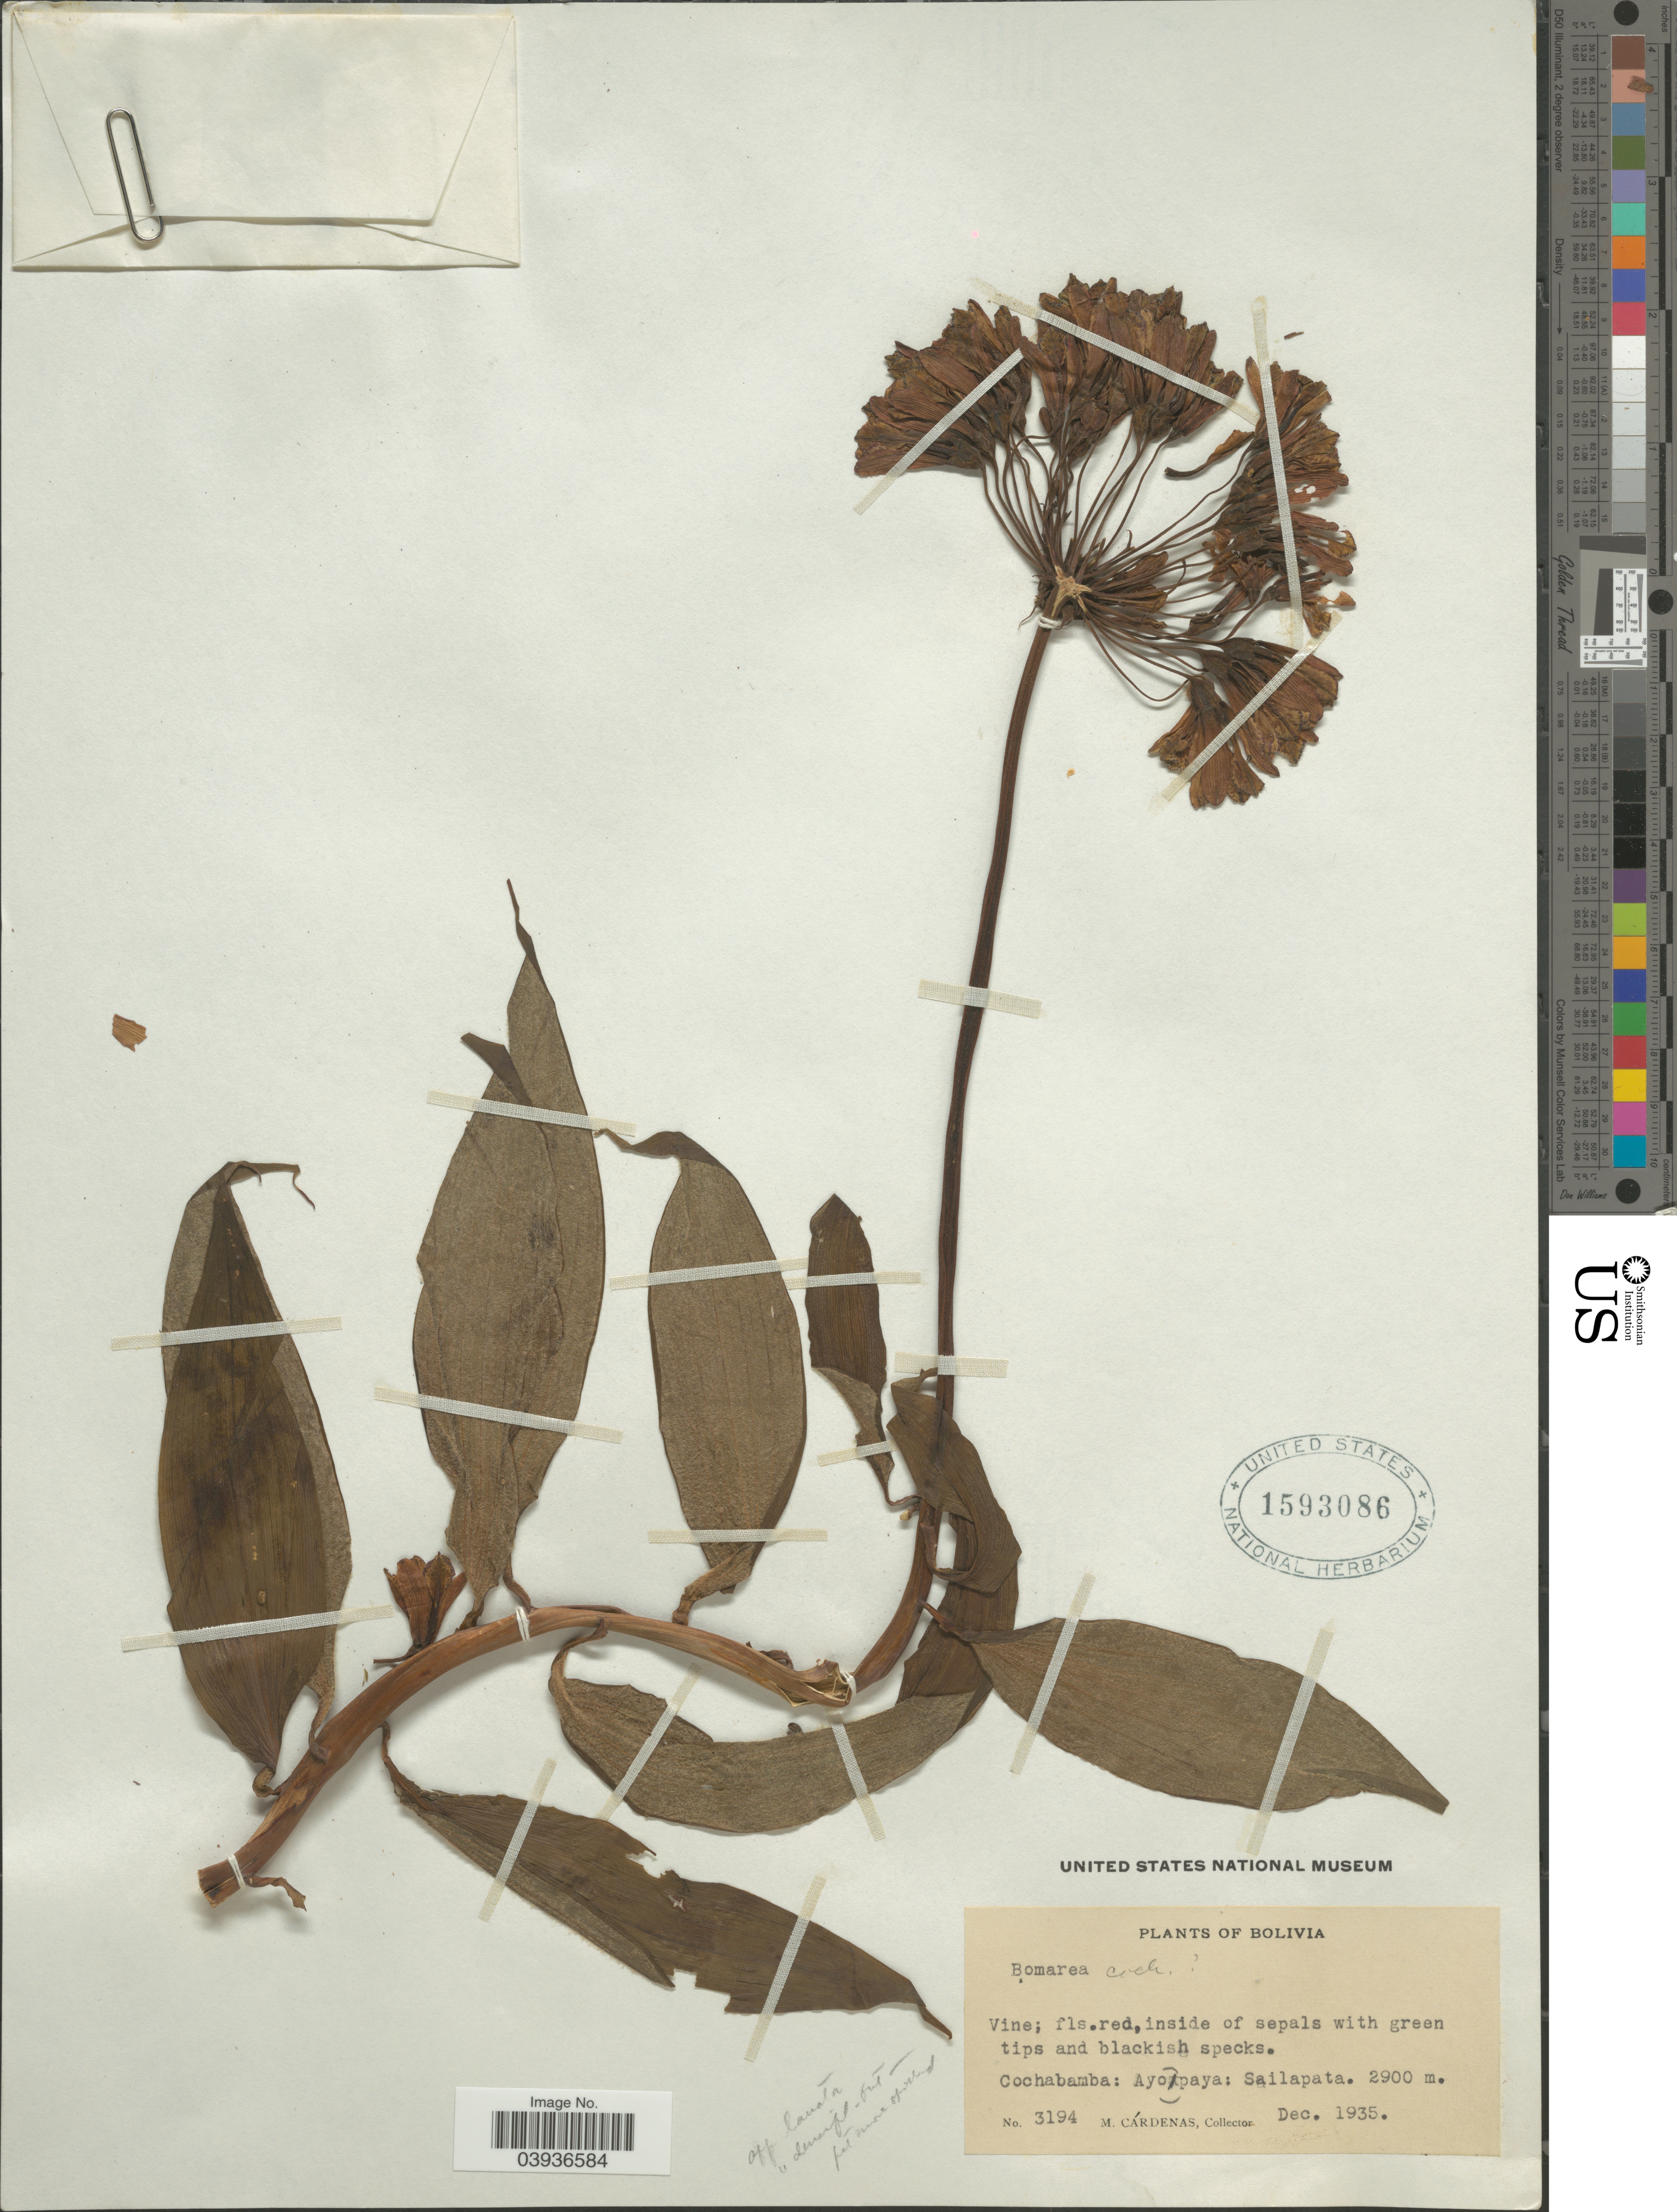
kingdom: Plantae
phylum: Tracheophyta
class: Liliopsida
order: Liliales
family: Alstroemeriaceae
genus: Bomarea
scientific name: Bomarea cochabambensis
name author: Killip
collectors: M. Cárdenas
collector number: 3194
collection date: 1935-12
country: Bolivia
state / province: Cochabamba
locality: Ayopaya: Sailapata.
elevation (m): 2900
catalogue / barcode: US 1593086